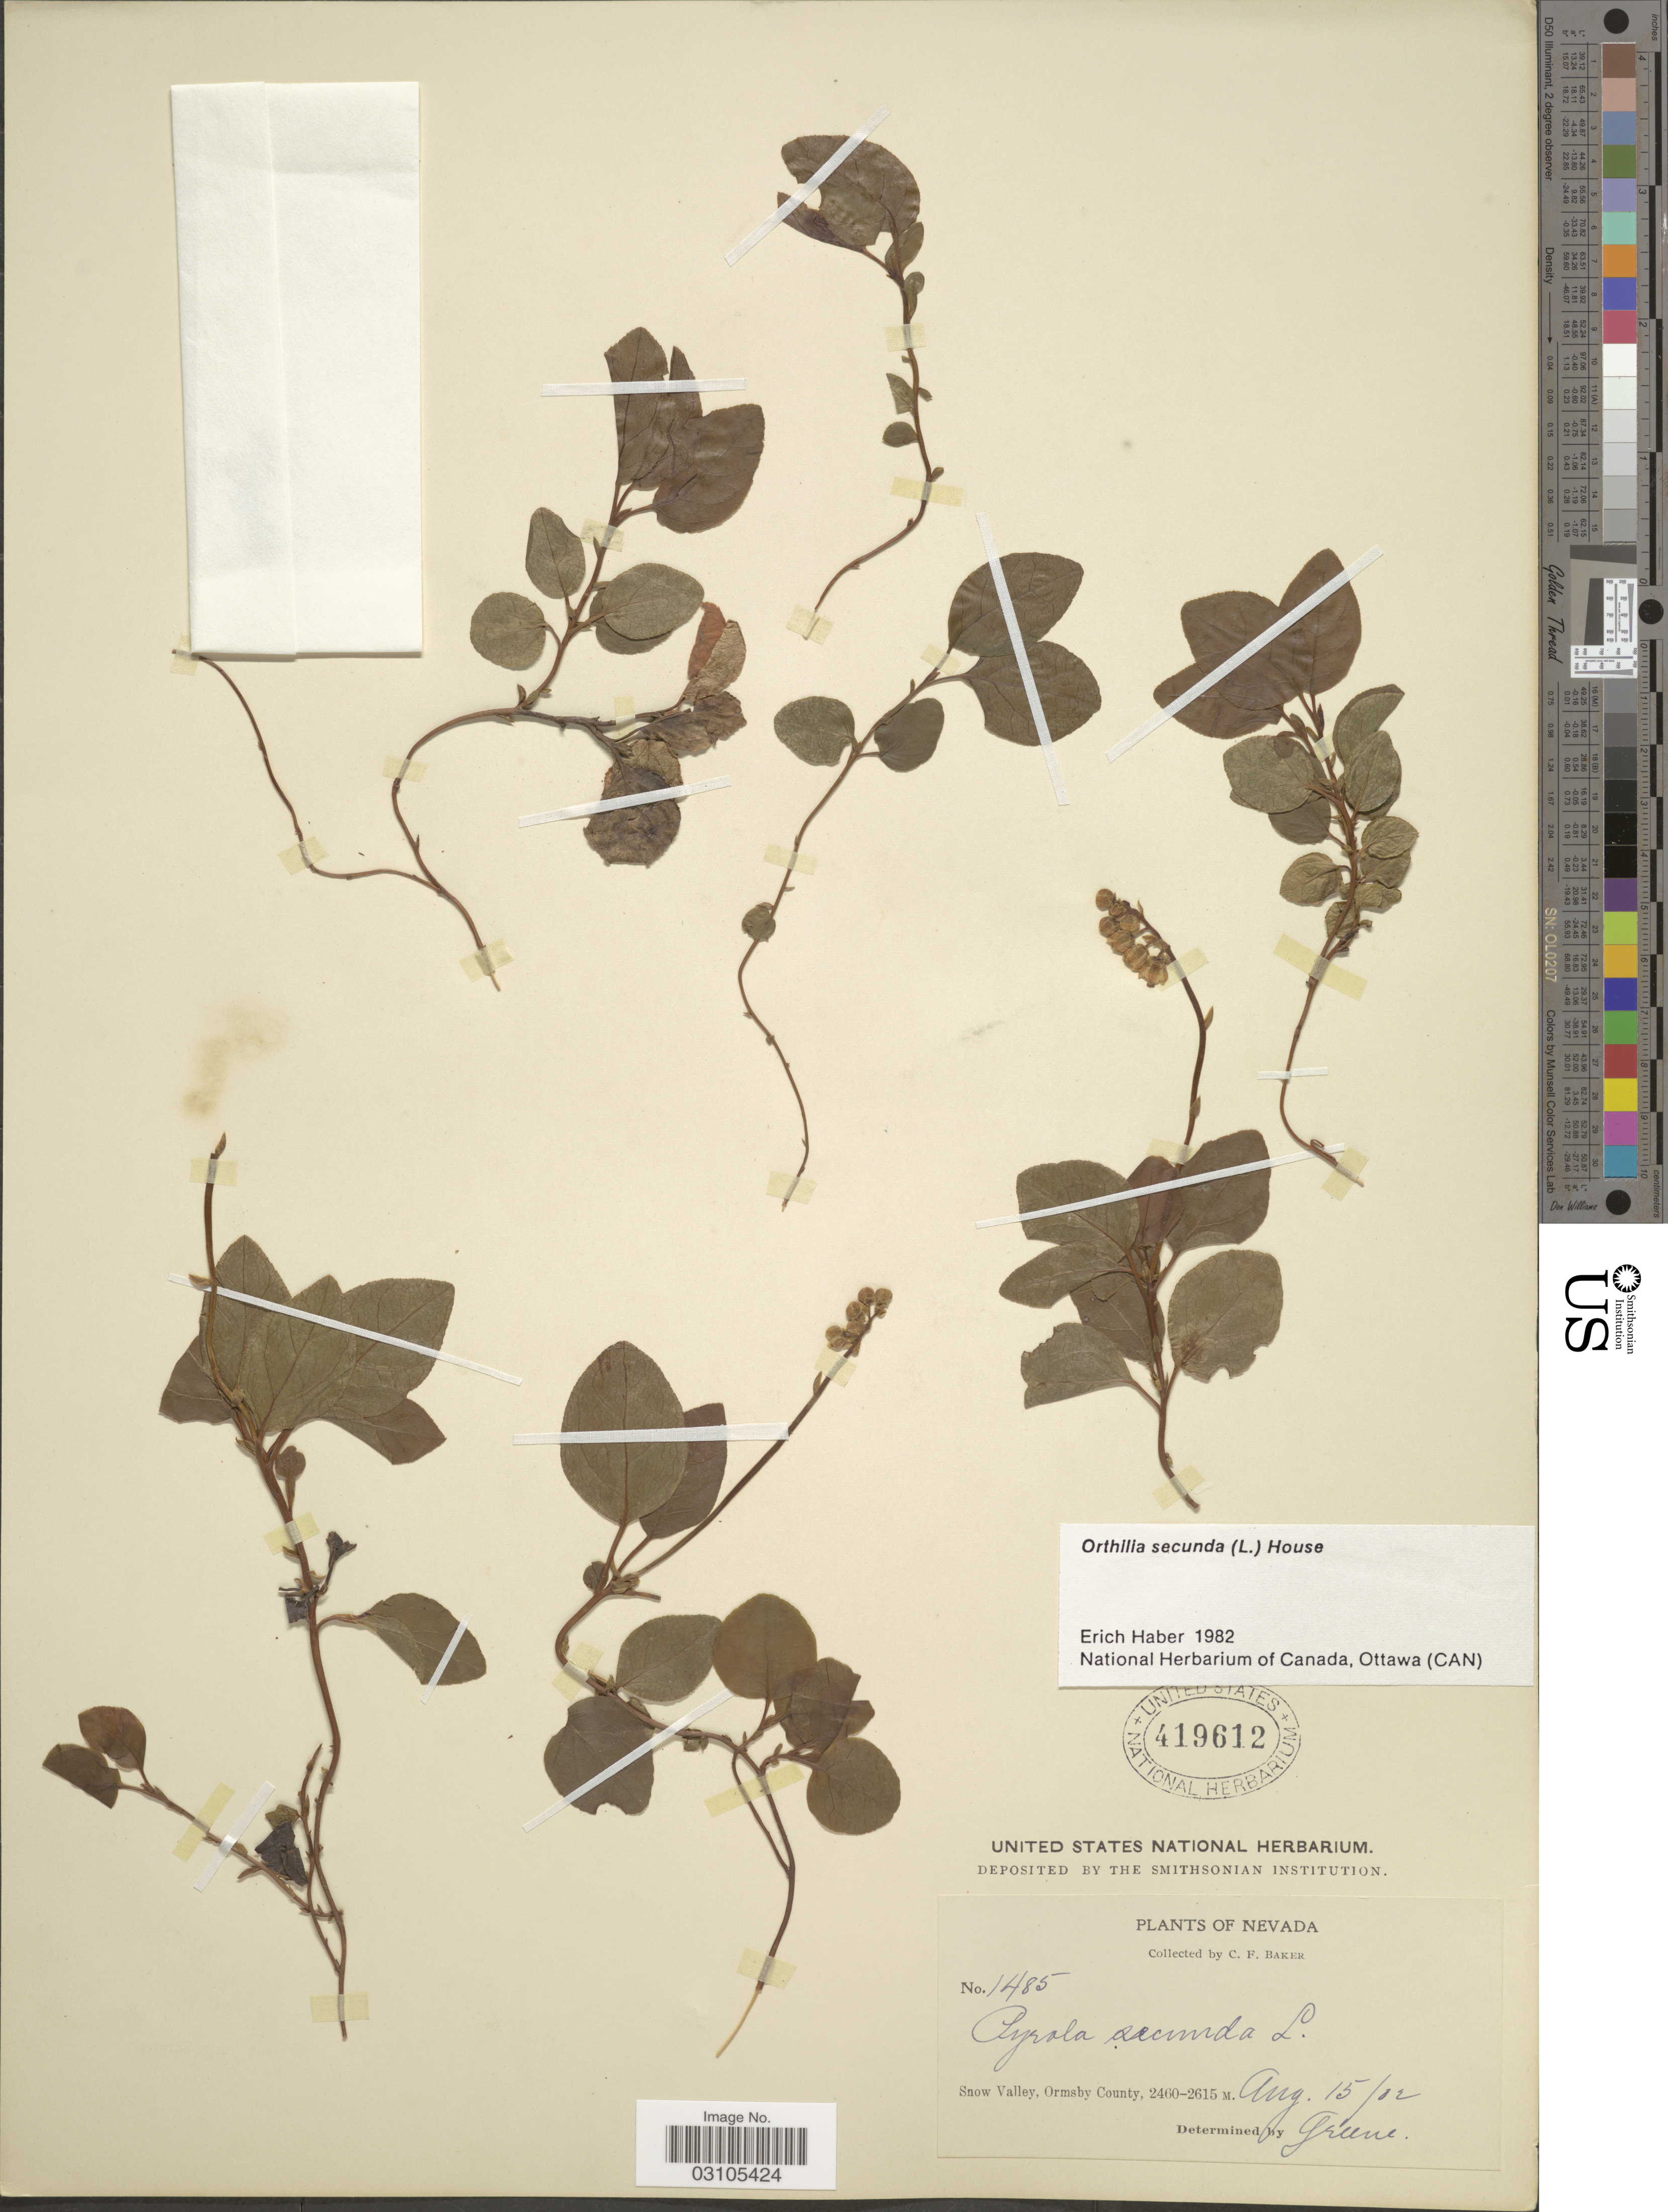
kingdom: Plantae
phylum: Tracheophyta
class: Magnoliopsida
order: Ericales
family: Ericaceae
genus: Orthilia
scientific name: Orthilia secunda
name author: (L.) House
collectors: C. F. Baker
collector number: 1485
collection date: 1902-08-15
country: United States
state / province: Nevada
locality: Snow Valley, Ormsby County.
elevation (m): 2460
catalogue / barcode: US 419612